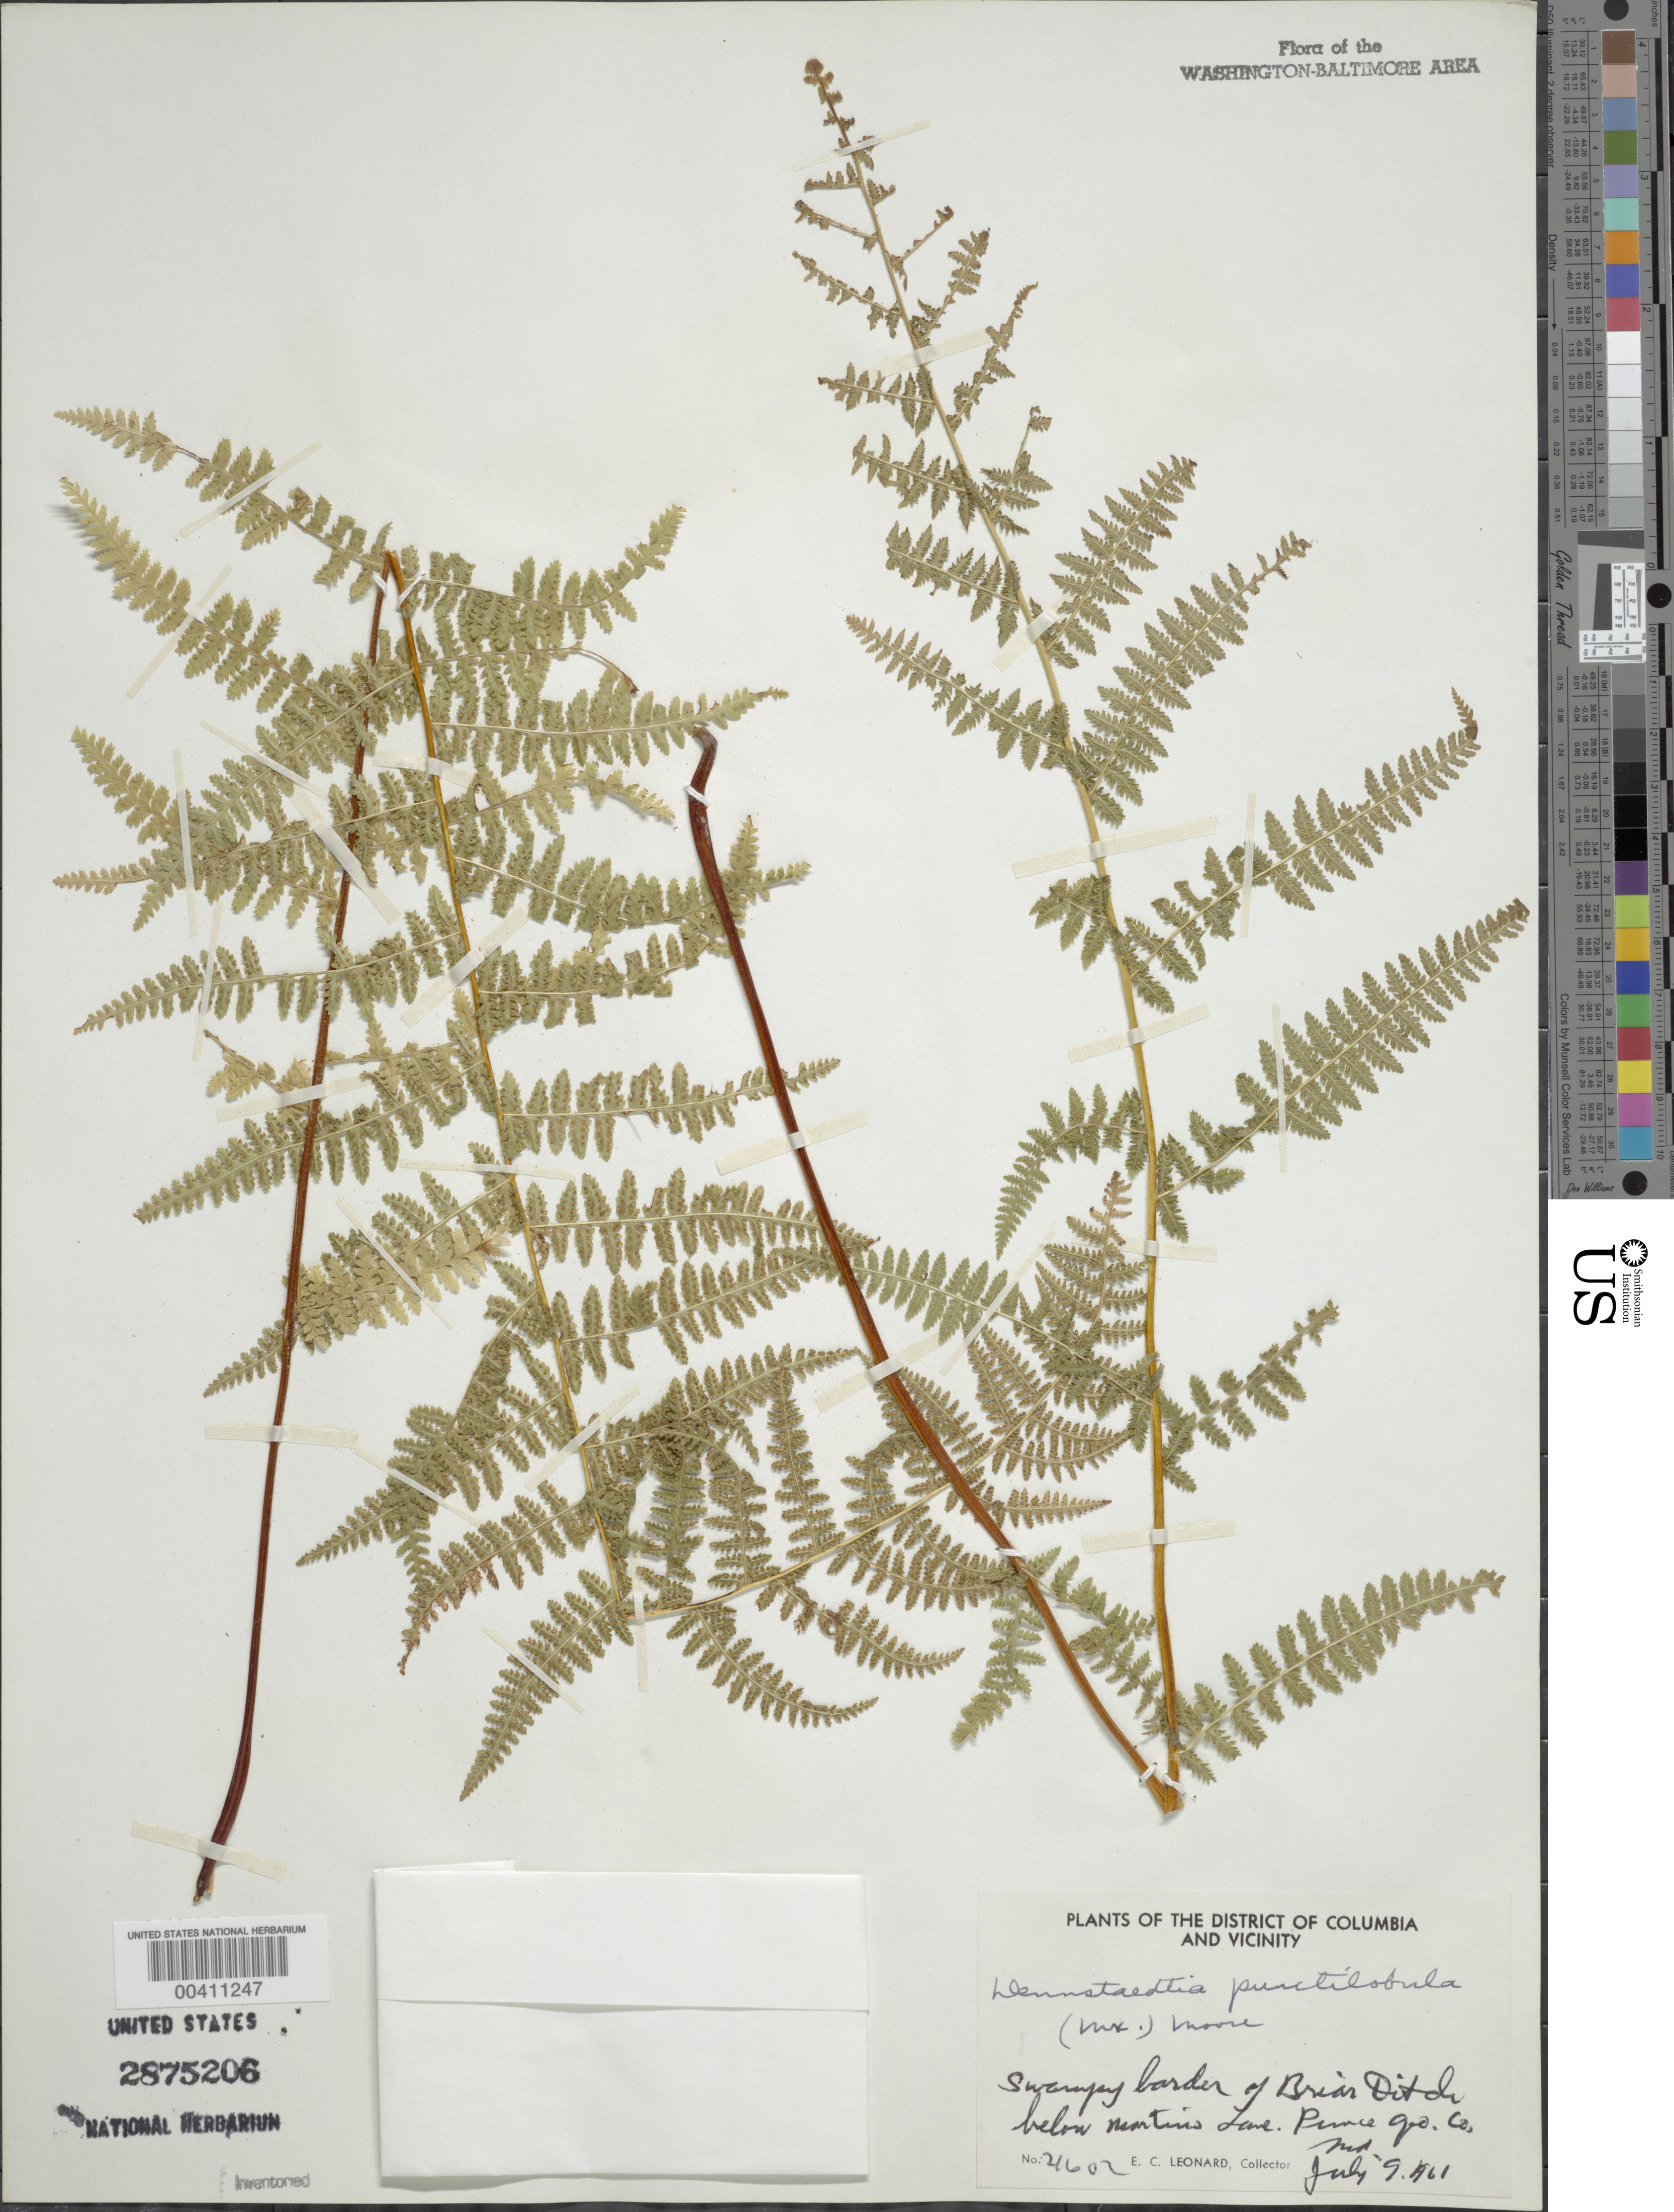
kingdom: Plantae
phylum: Tracheophyta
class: Polypodiopsida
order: Polypodiales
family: Dennstaedtiaceae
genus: Dennstaedtia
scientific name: Dennstaedtia punctilobula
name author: (Michx.) T. Moore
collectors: E. C. Leonard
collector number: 4602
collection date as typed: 09 Jul 1961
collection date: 1961-07-09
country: United States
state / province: Maryland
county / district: Prince George's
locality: Briar Ditch, below Martins Lane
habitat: Swampy border of ditch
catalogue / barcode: US 2875206